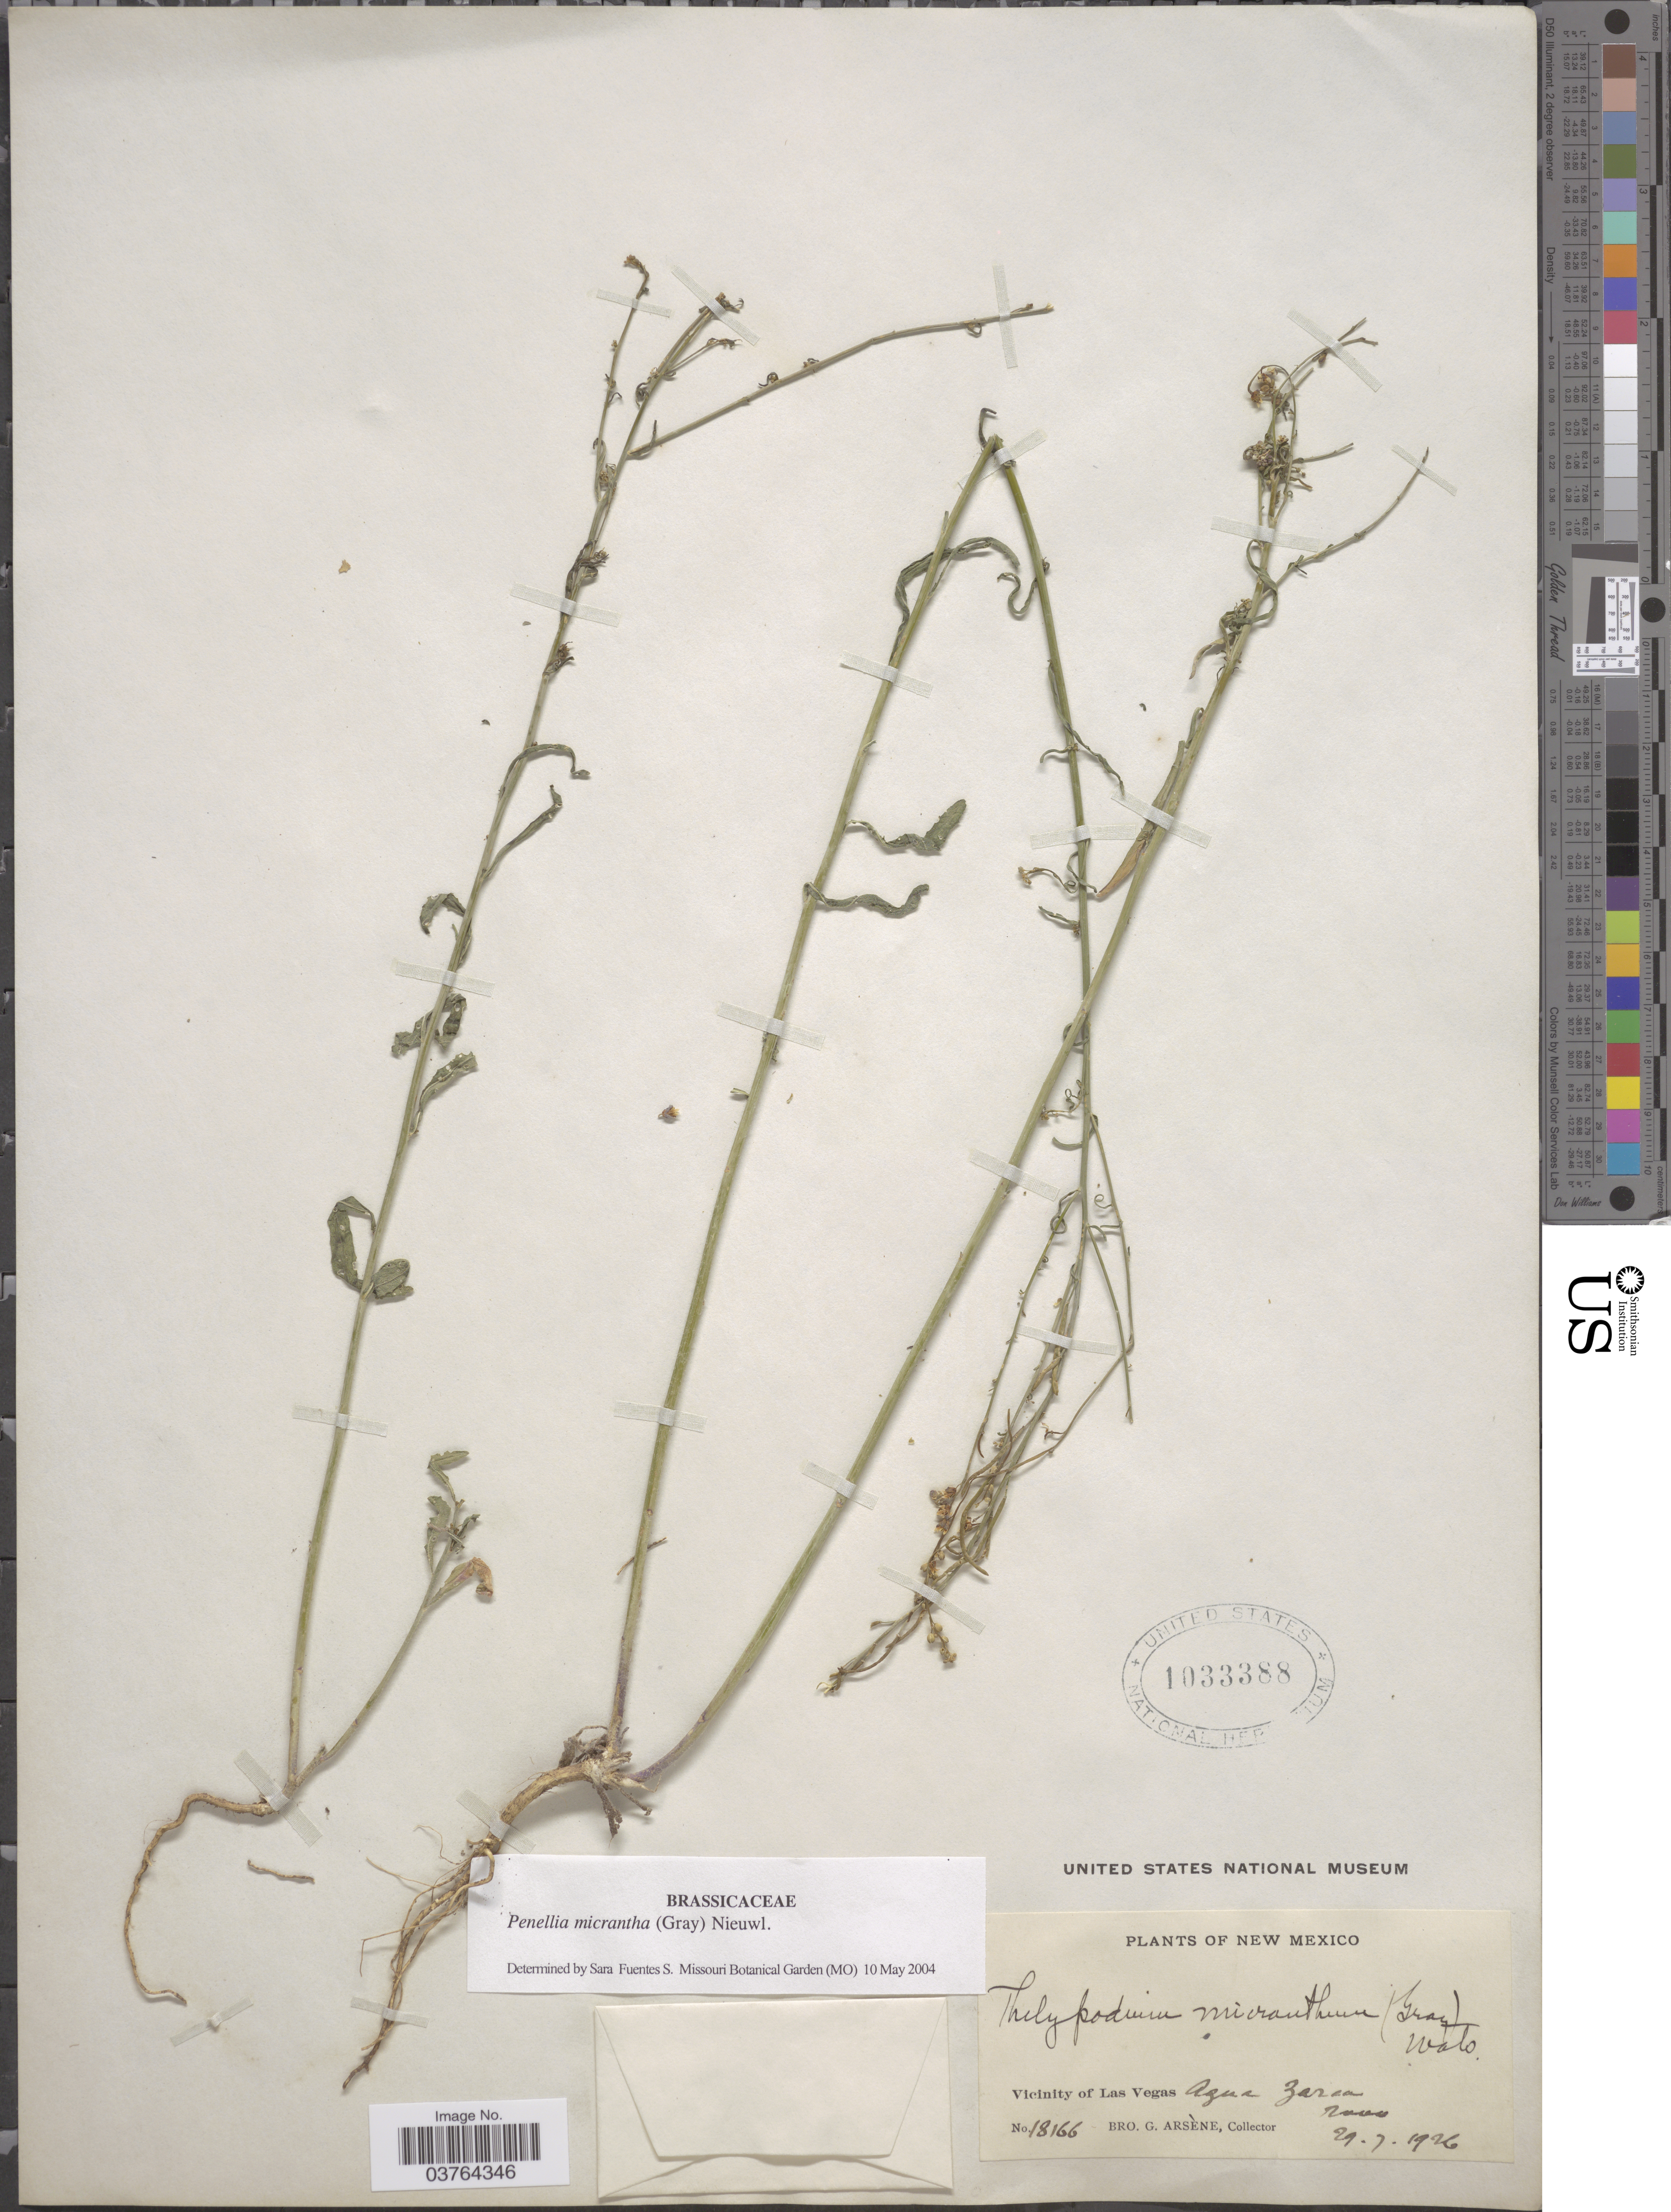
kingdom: Plantae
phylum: Tracheophyta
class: Magnoliopsida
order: Brassicales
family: Brassicaceae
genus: Pennellia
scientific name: Pennellia micrantha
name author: (A. Gray) Nieuwl.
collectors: Bro. G. Arsène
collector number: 18166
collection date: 1926-07-29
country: United States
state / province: New Mexico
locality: Vicinity of Las Vegas. Agua Zarca.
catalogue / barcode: US 1033388